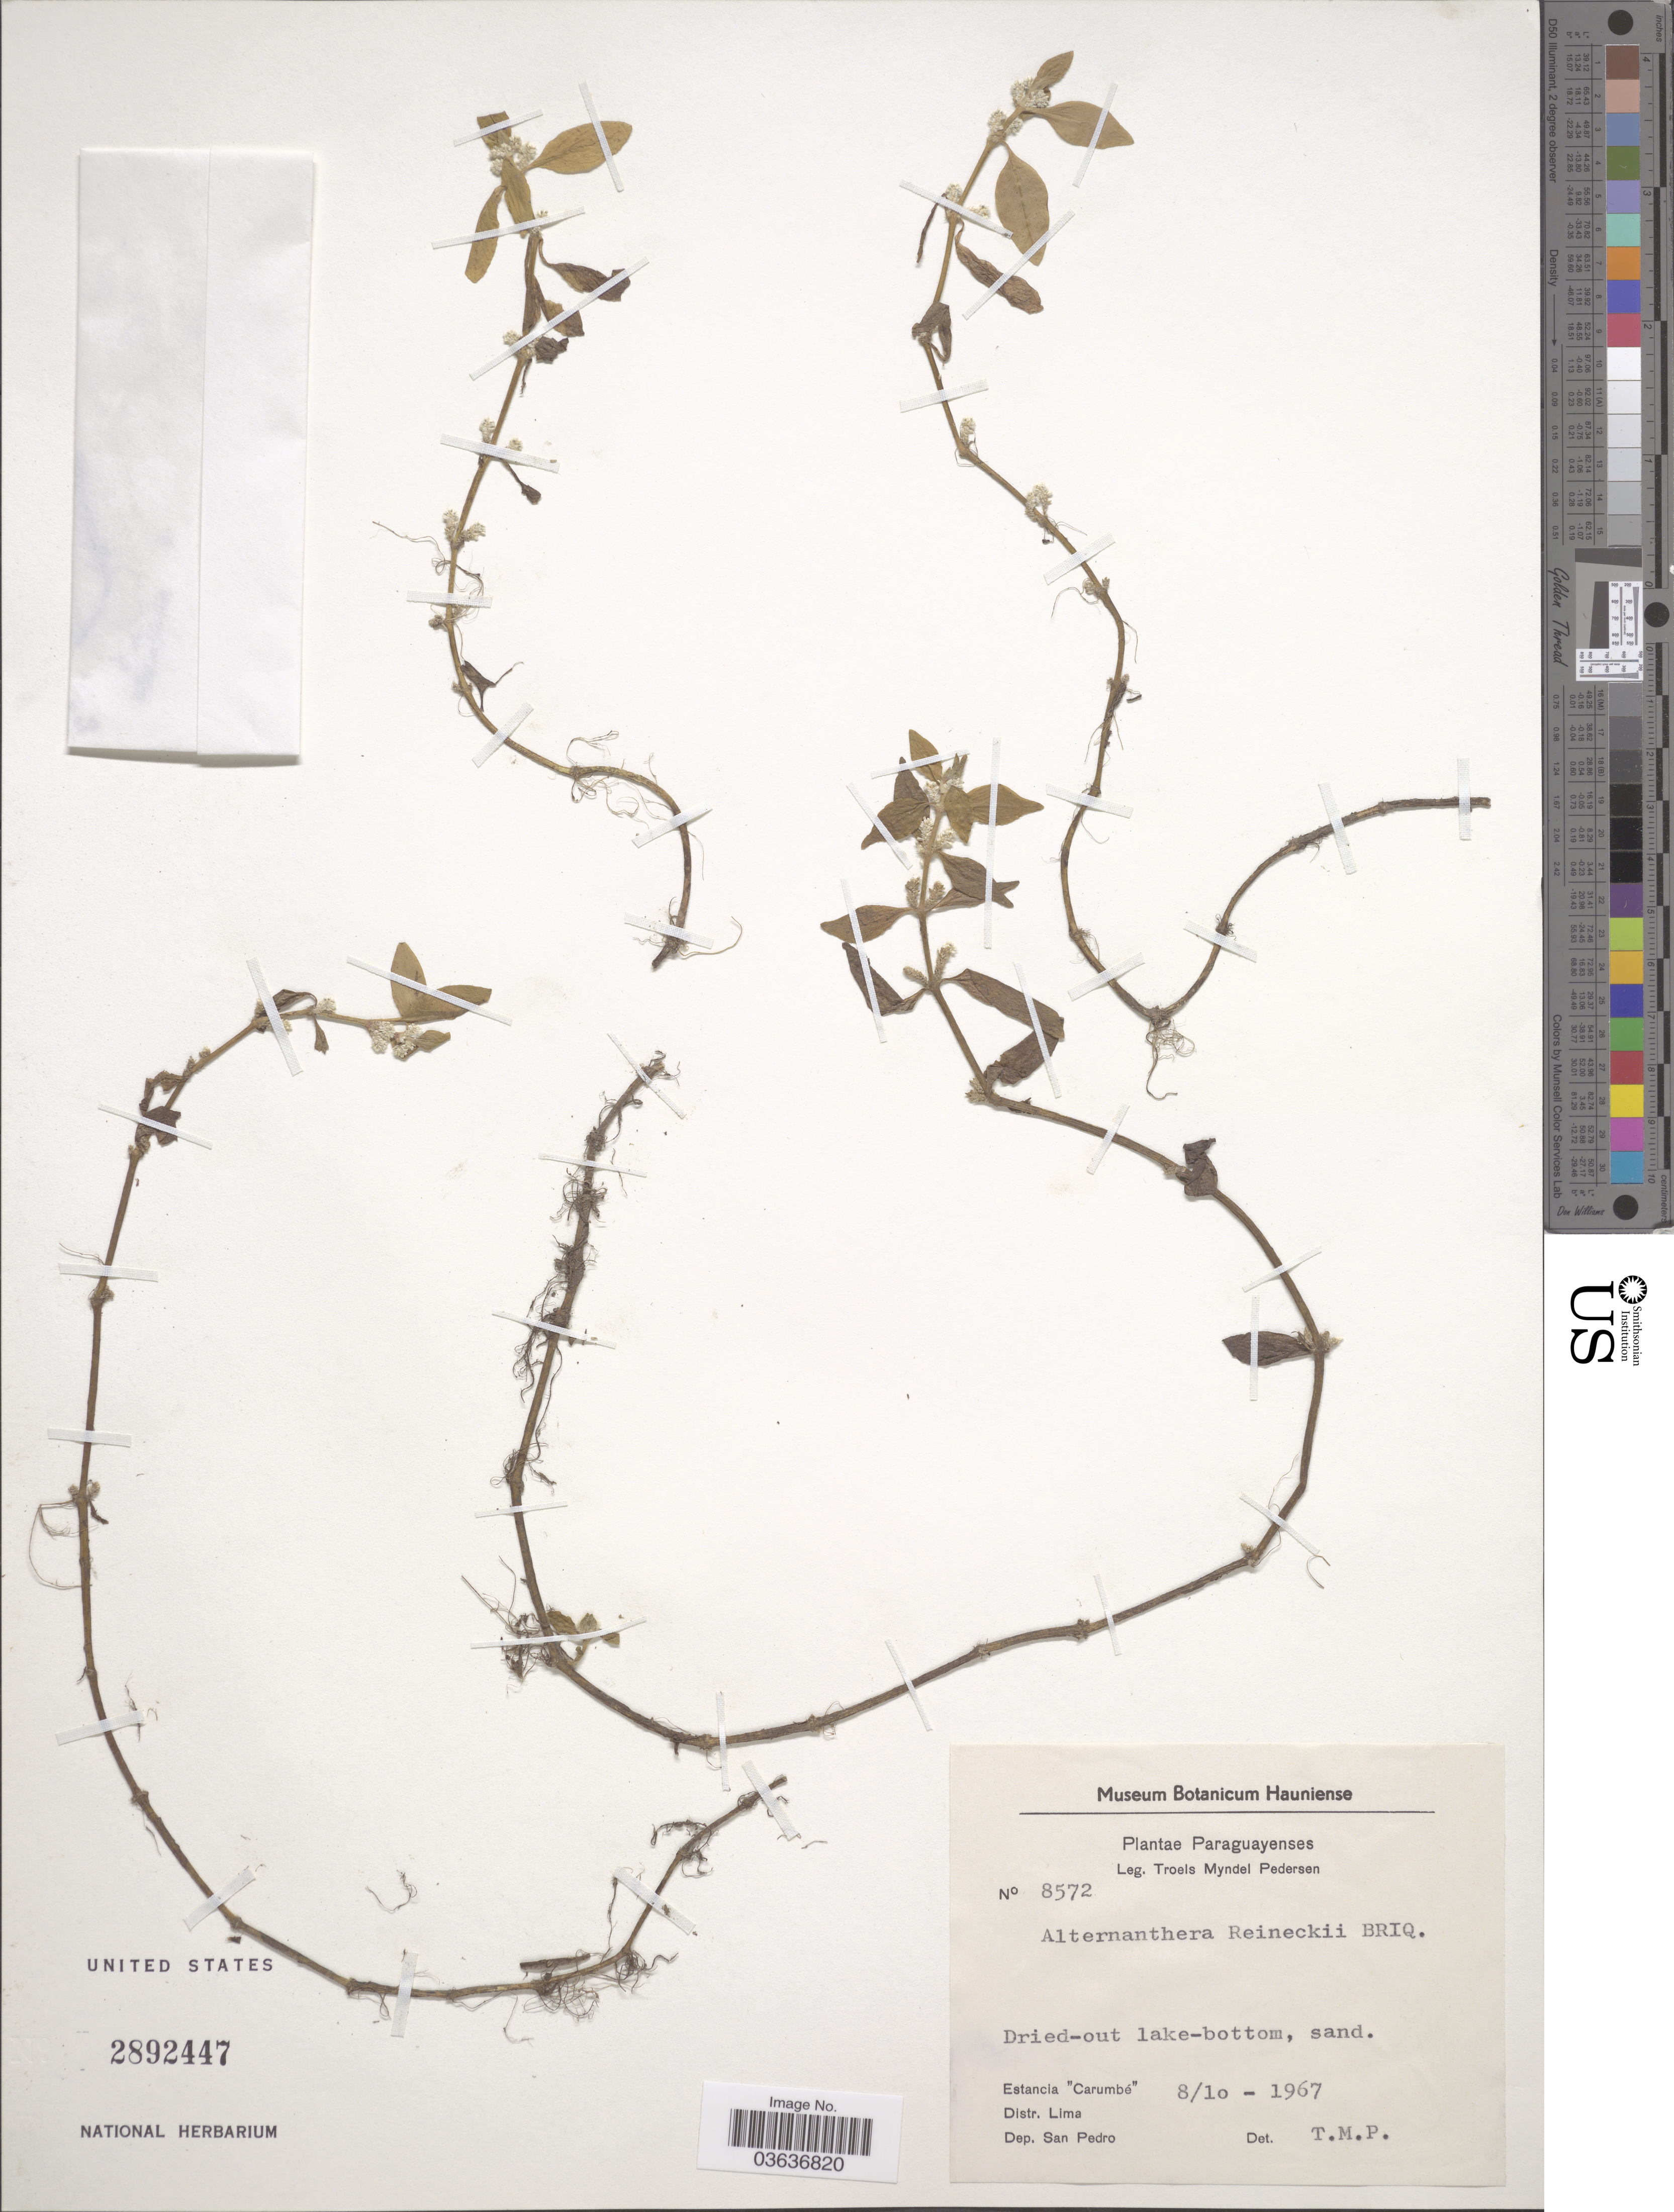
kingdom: Plantae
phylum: Tracheophyta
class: Magnoliopsida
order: Caryophyllales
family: Amaranthaceae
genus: Alternanthera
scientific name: Alternanthera reineckii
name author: Briq.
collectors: T. Pederson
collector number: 8572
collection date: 1967-10-08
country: Paraguay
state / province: San Pedro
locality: Estancia "Carumbé". Distr. Lima. Dep. San Pedro.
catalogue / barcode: US 2892447